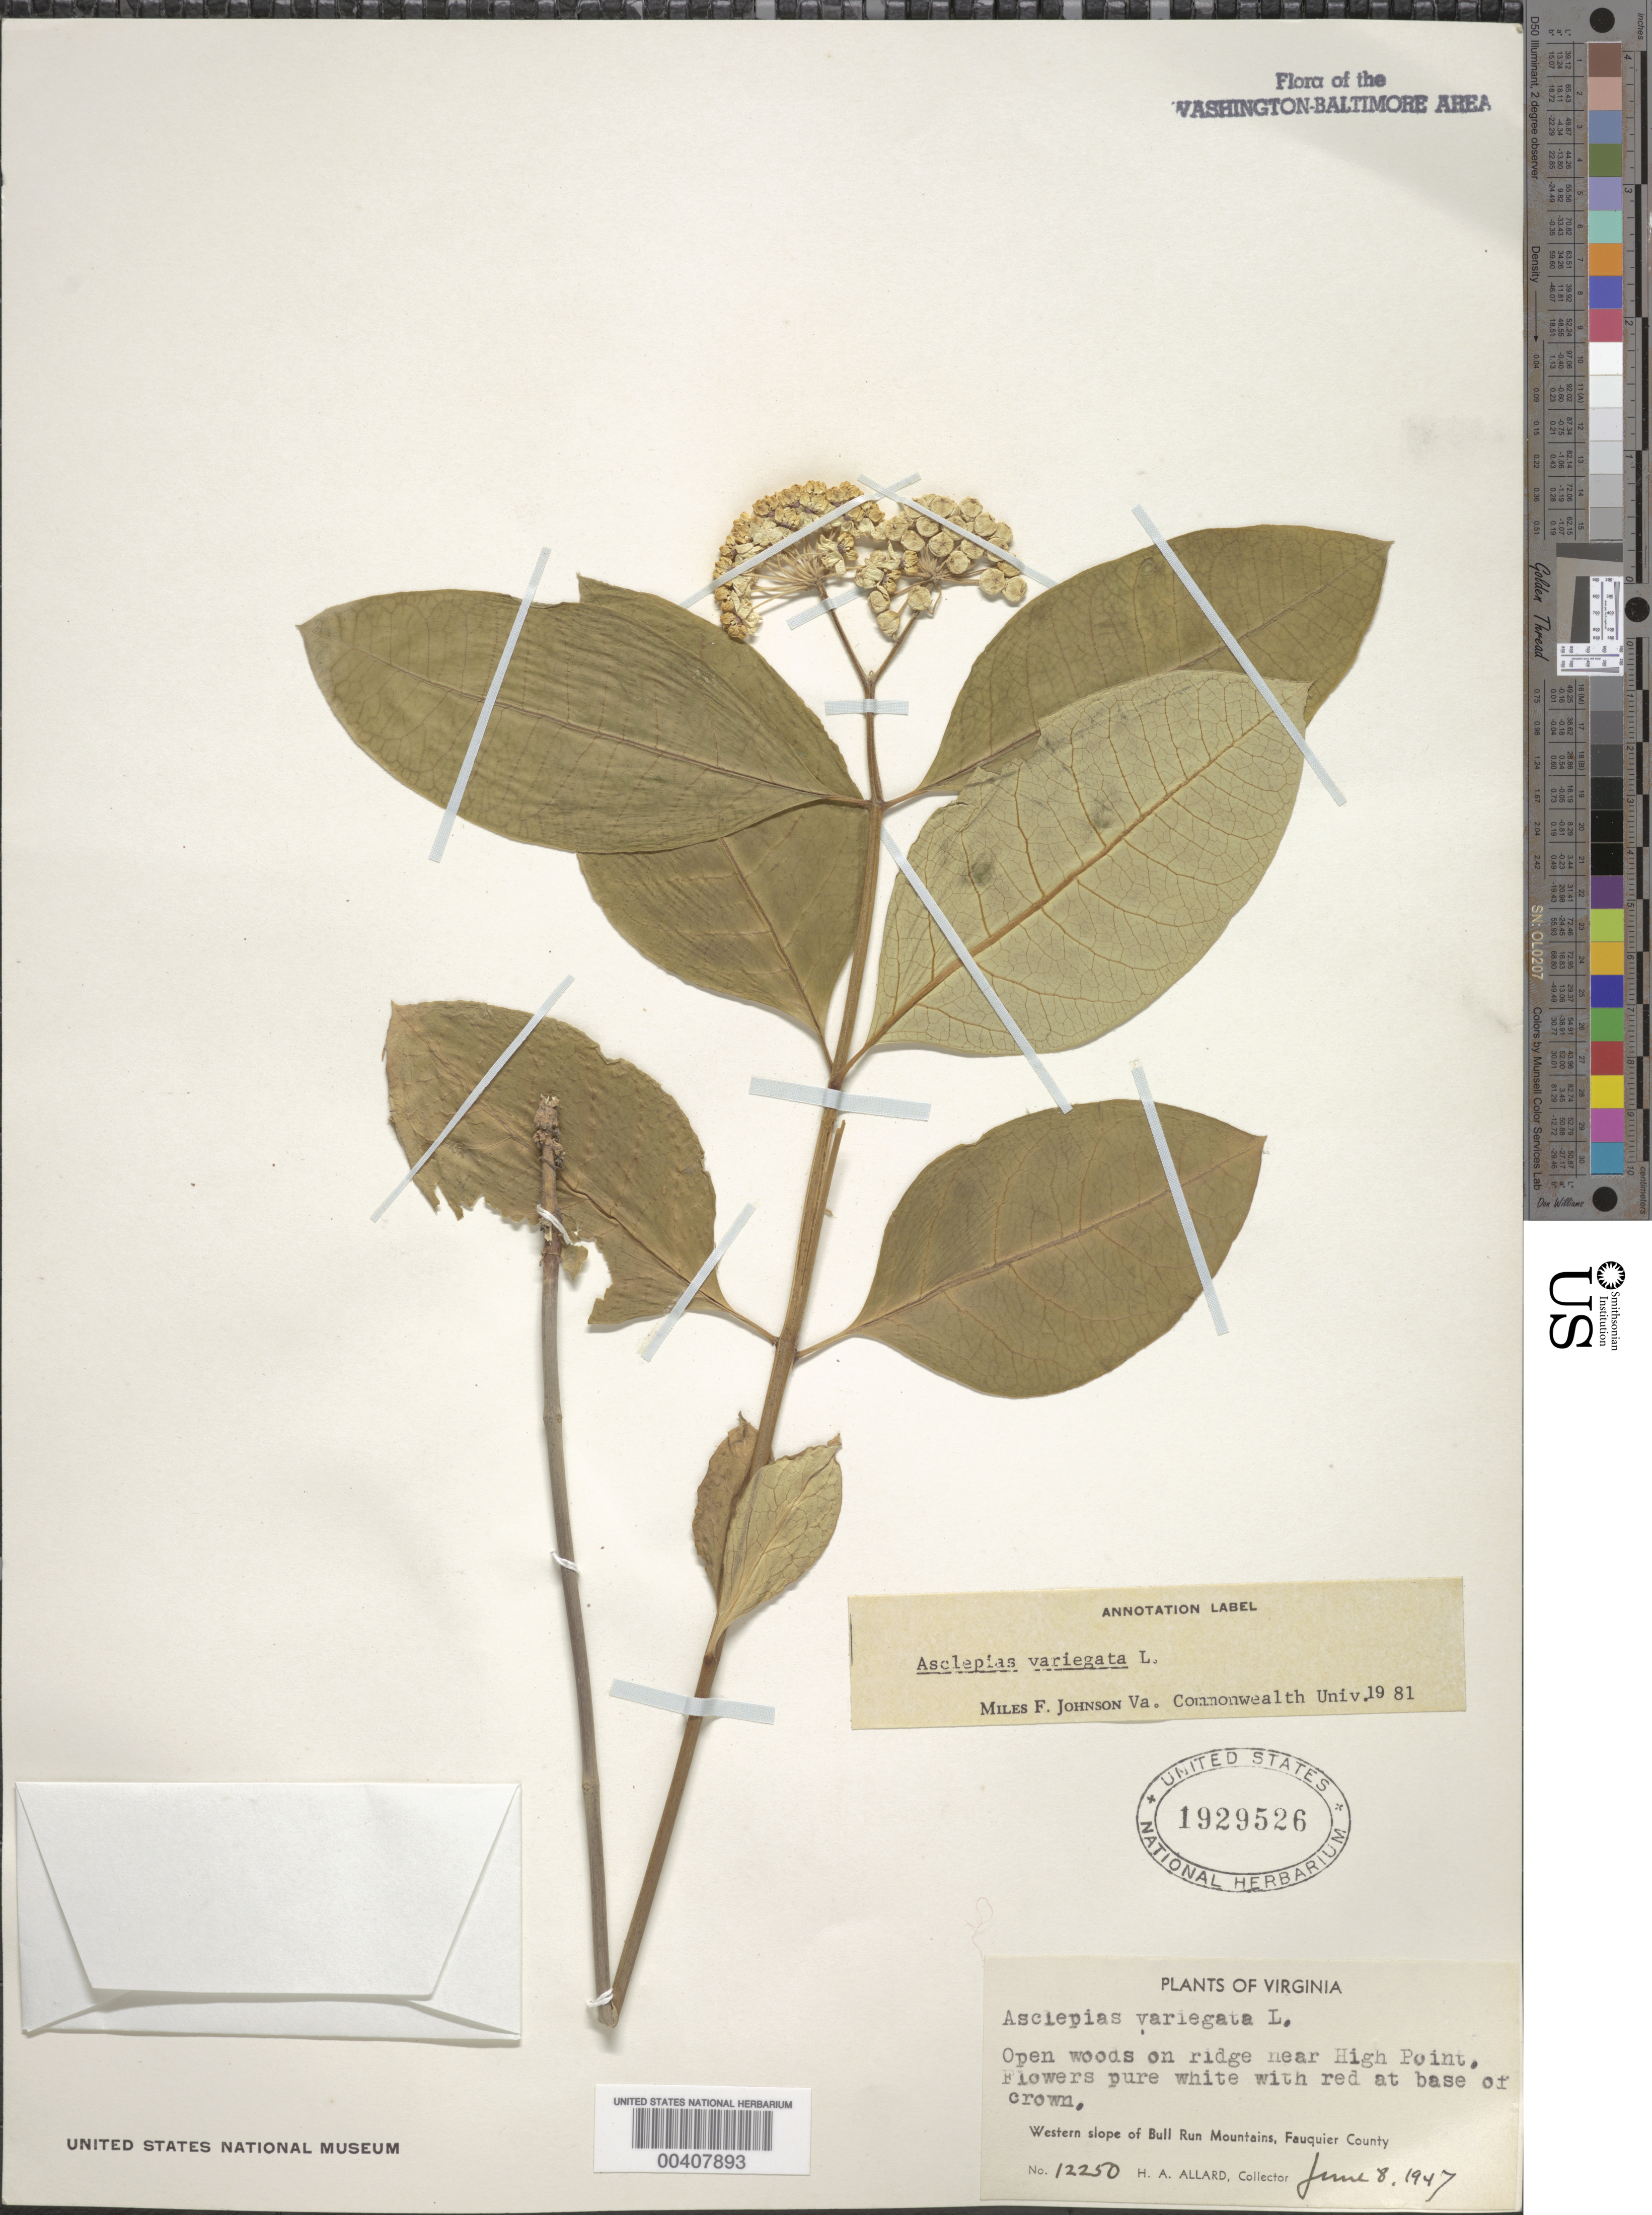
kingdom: Plantae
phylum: Tracheophyta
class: Magnoliopsida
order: Gentianales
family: Apocynaceae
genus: Asclepias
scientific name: Asclepias variegata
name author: L.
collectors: H. A. Allard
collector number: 12250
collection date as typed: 08 Jun 1947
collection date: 1947-06-08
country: United States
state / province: Virginia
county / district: Fauquier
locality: High Point Area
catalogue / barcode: US 1929526